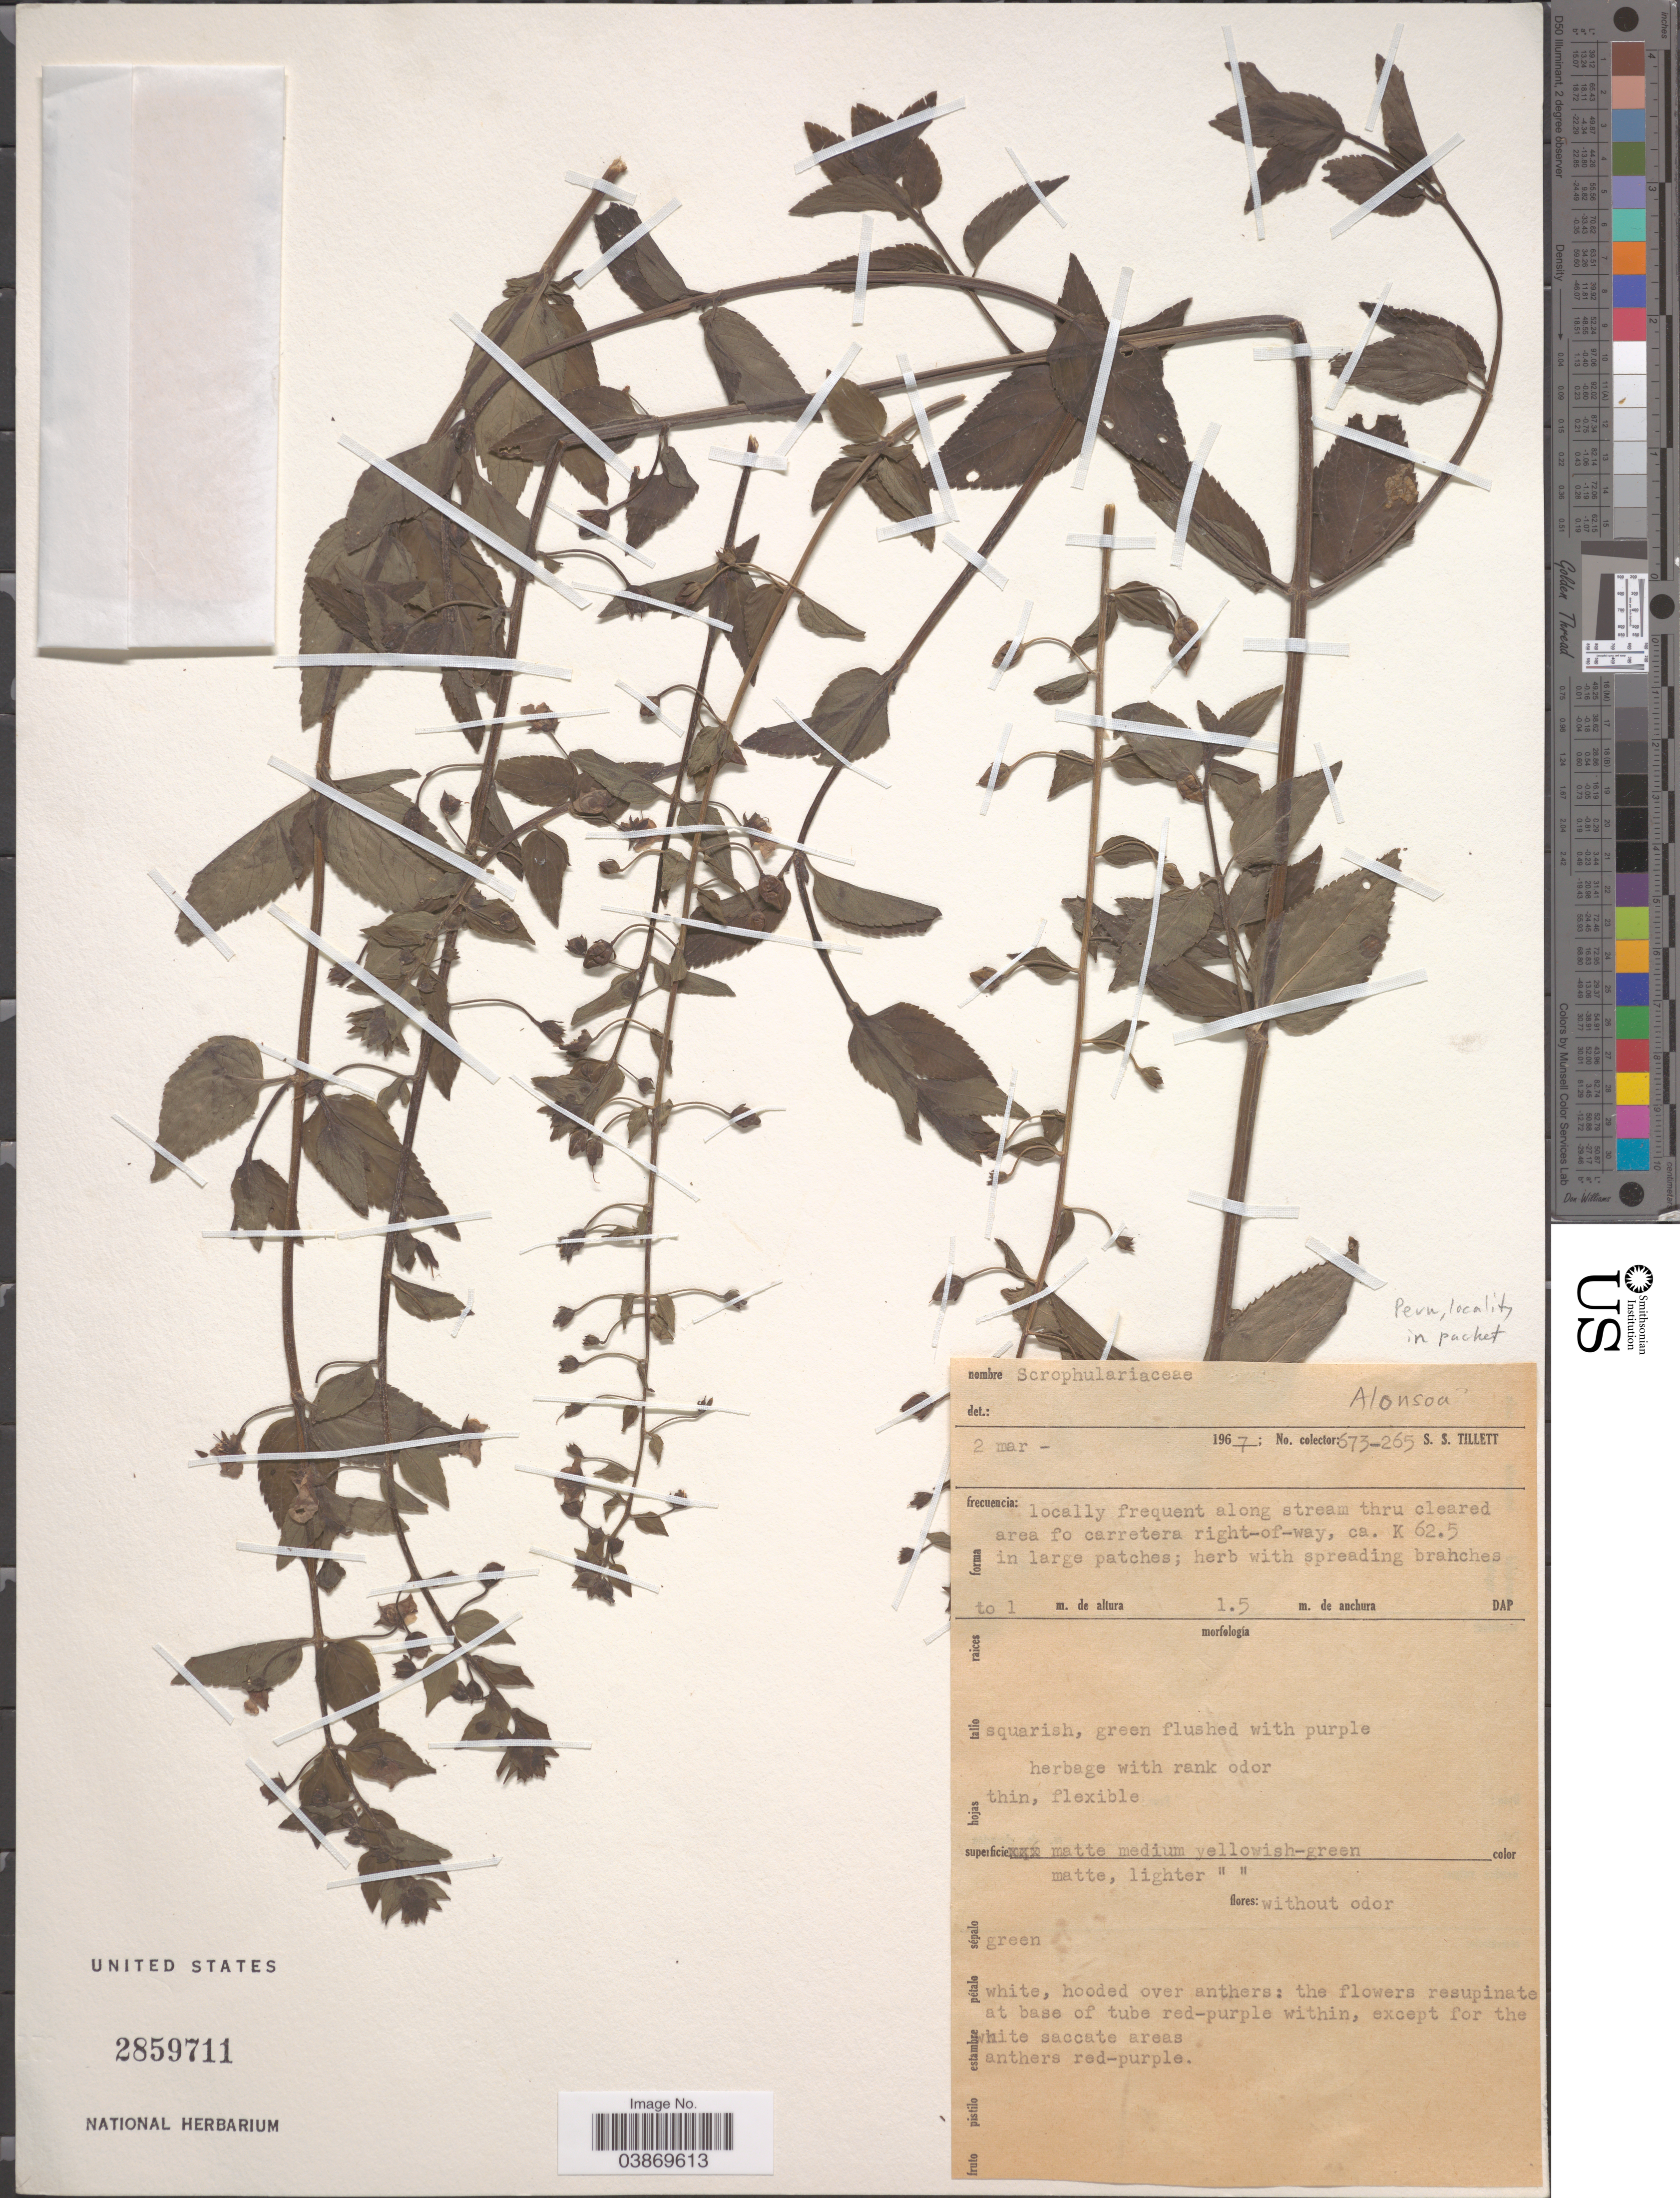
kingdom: Plantae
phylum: Tracheophyta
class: Magnoliopsida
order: Lamiales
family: Scrophulariaceae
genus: Alonsoa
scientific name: Alonsoa sp.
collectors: S. S. Tillett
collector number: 673-265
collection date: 1967-03-02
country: Peru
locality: Along stream thru cleared area of carretera right-of-way, ca. K 62.5.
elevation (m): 1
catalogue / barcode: US 2859711